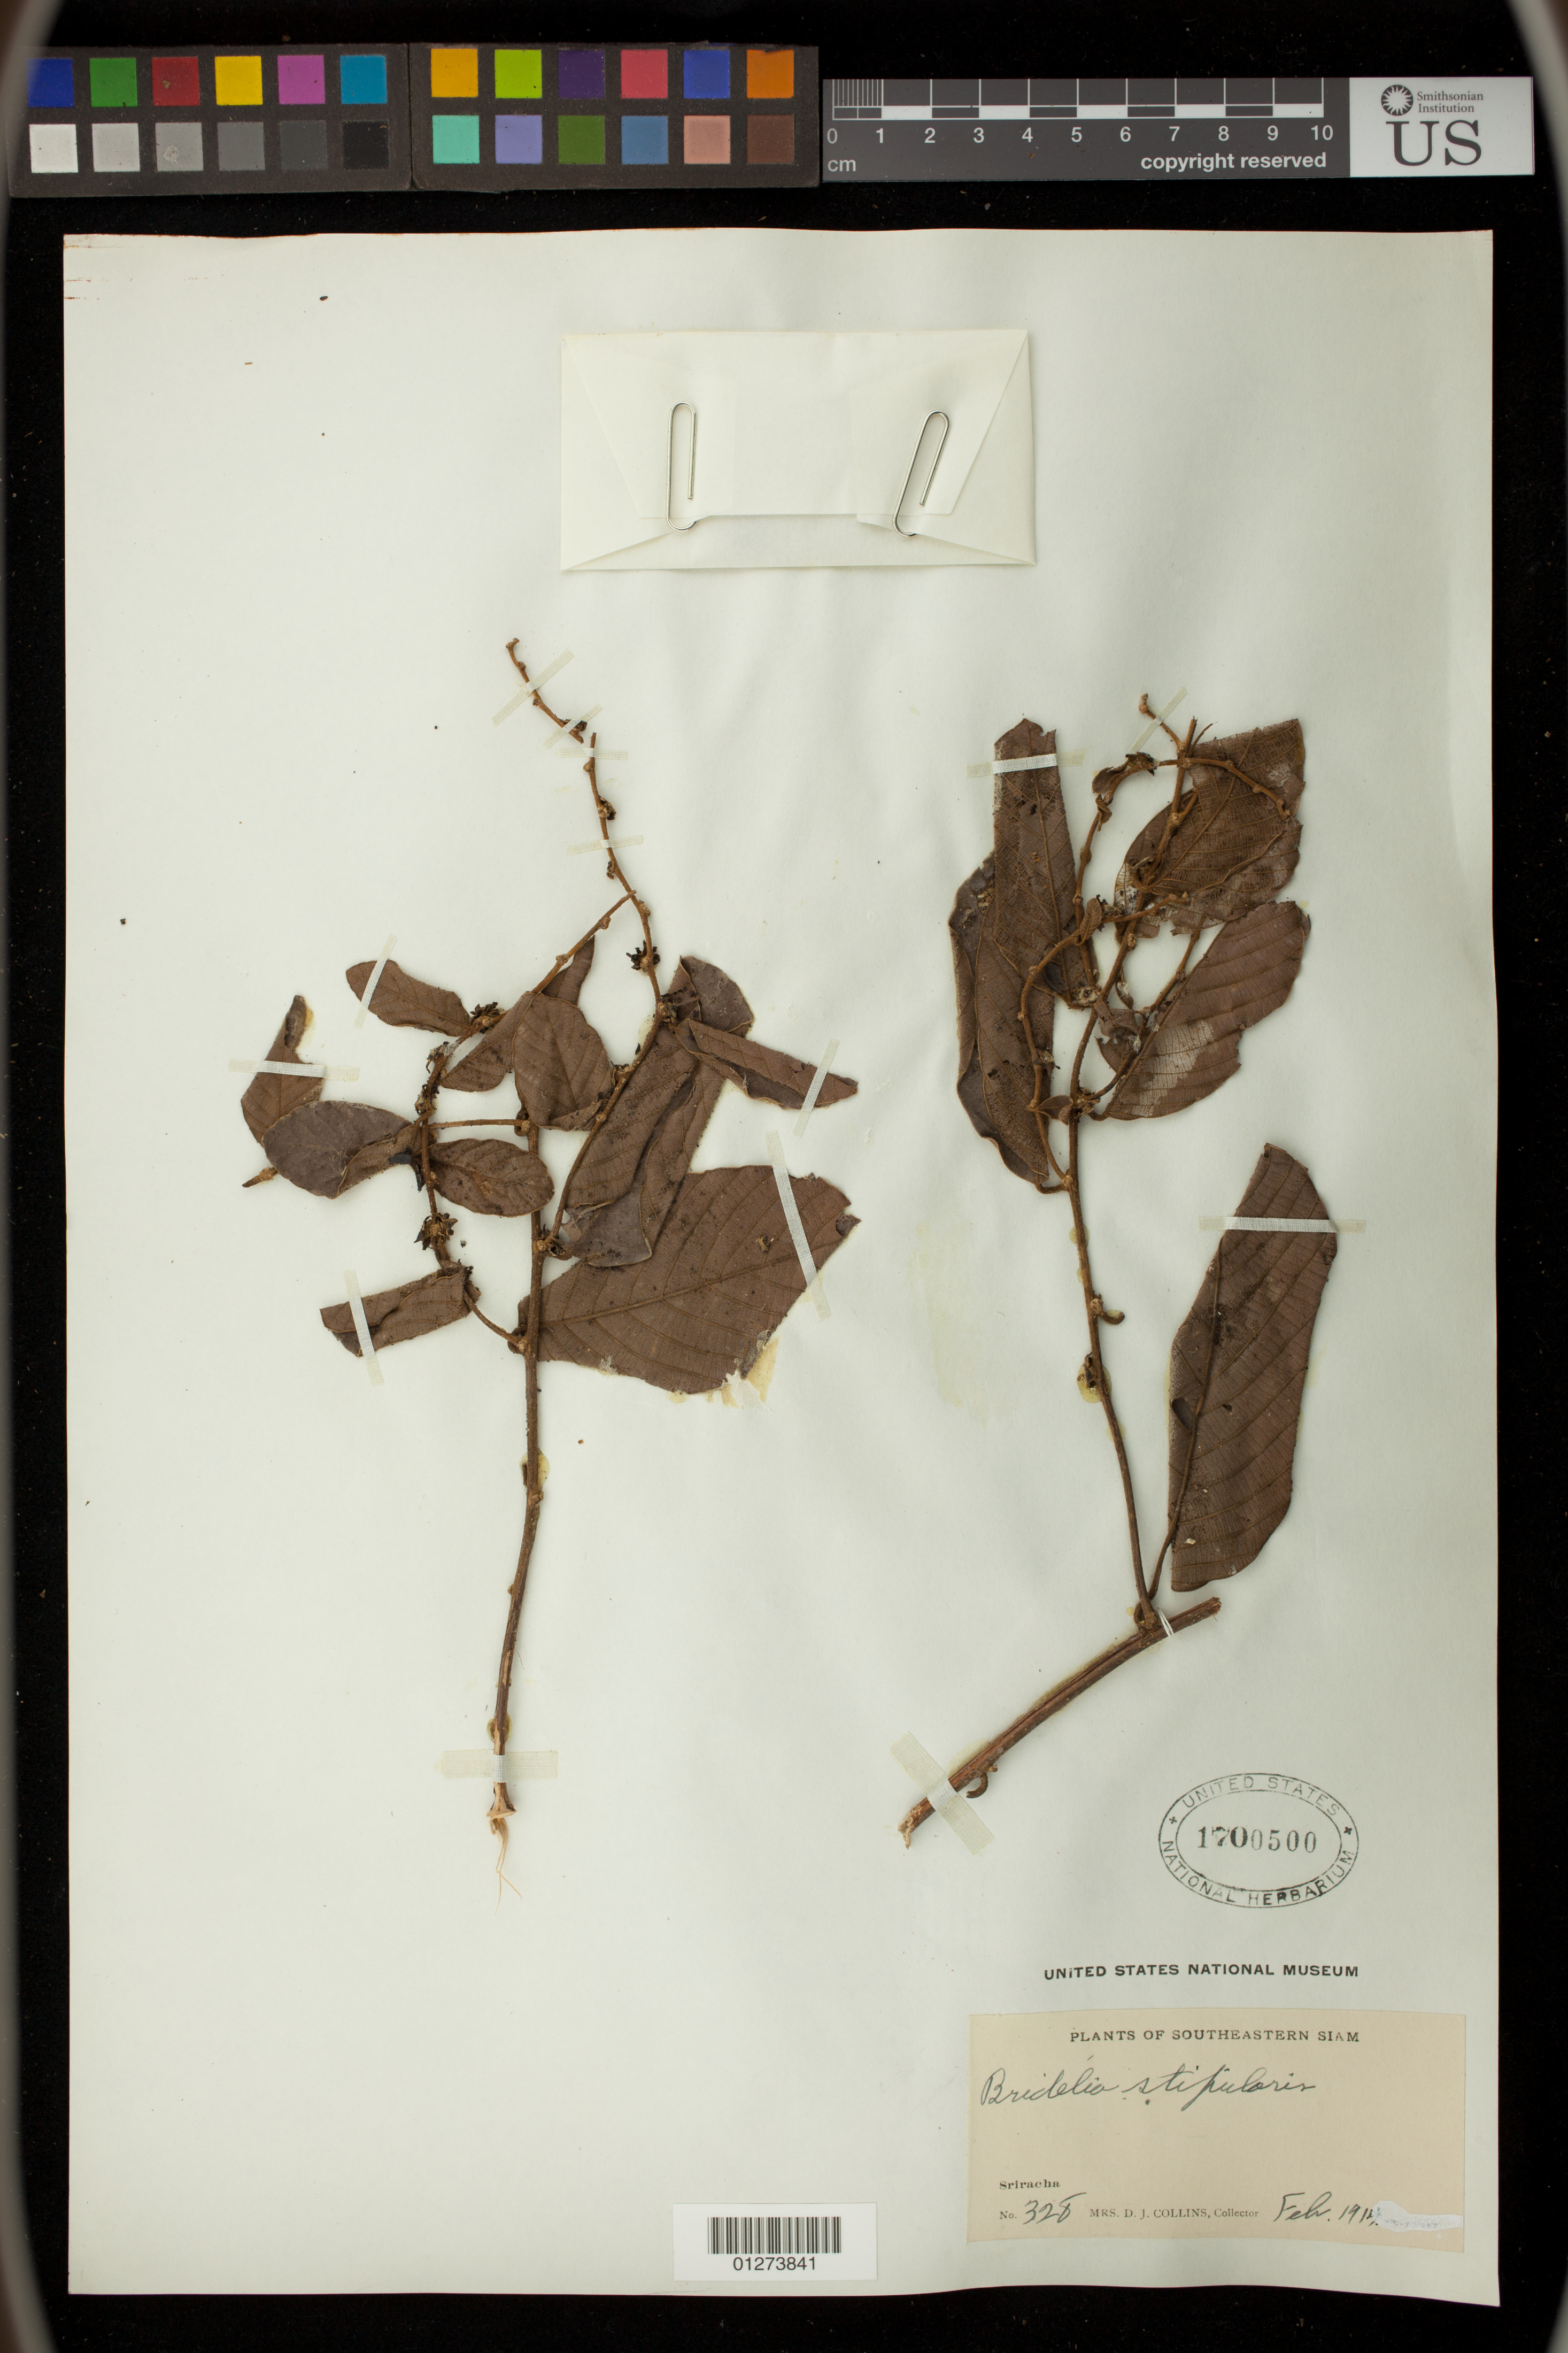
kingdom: Plantae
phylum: Tracheophyta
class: Magnoliopsida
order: Malpighiales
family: Phyllanthaceae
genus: Bridelia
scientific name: Bridelia stipularis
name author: (L.) Blume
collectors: Mrs. D. J. Collins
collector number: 328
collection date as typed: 1914-02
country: Thailand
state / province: Chon Buri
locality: Sriracha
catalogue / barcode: US 1700500